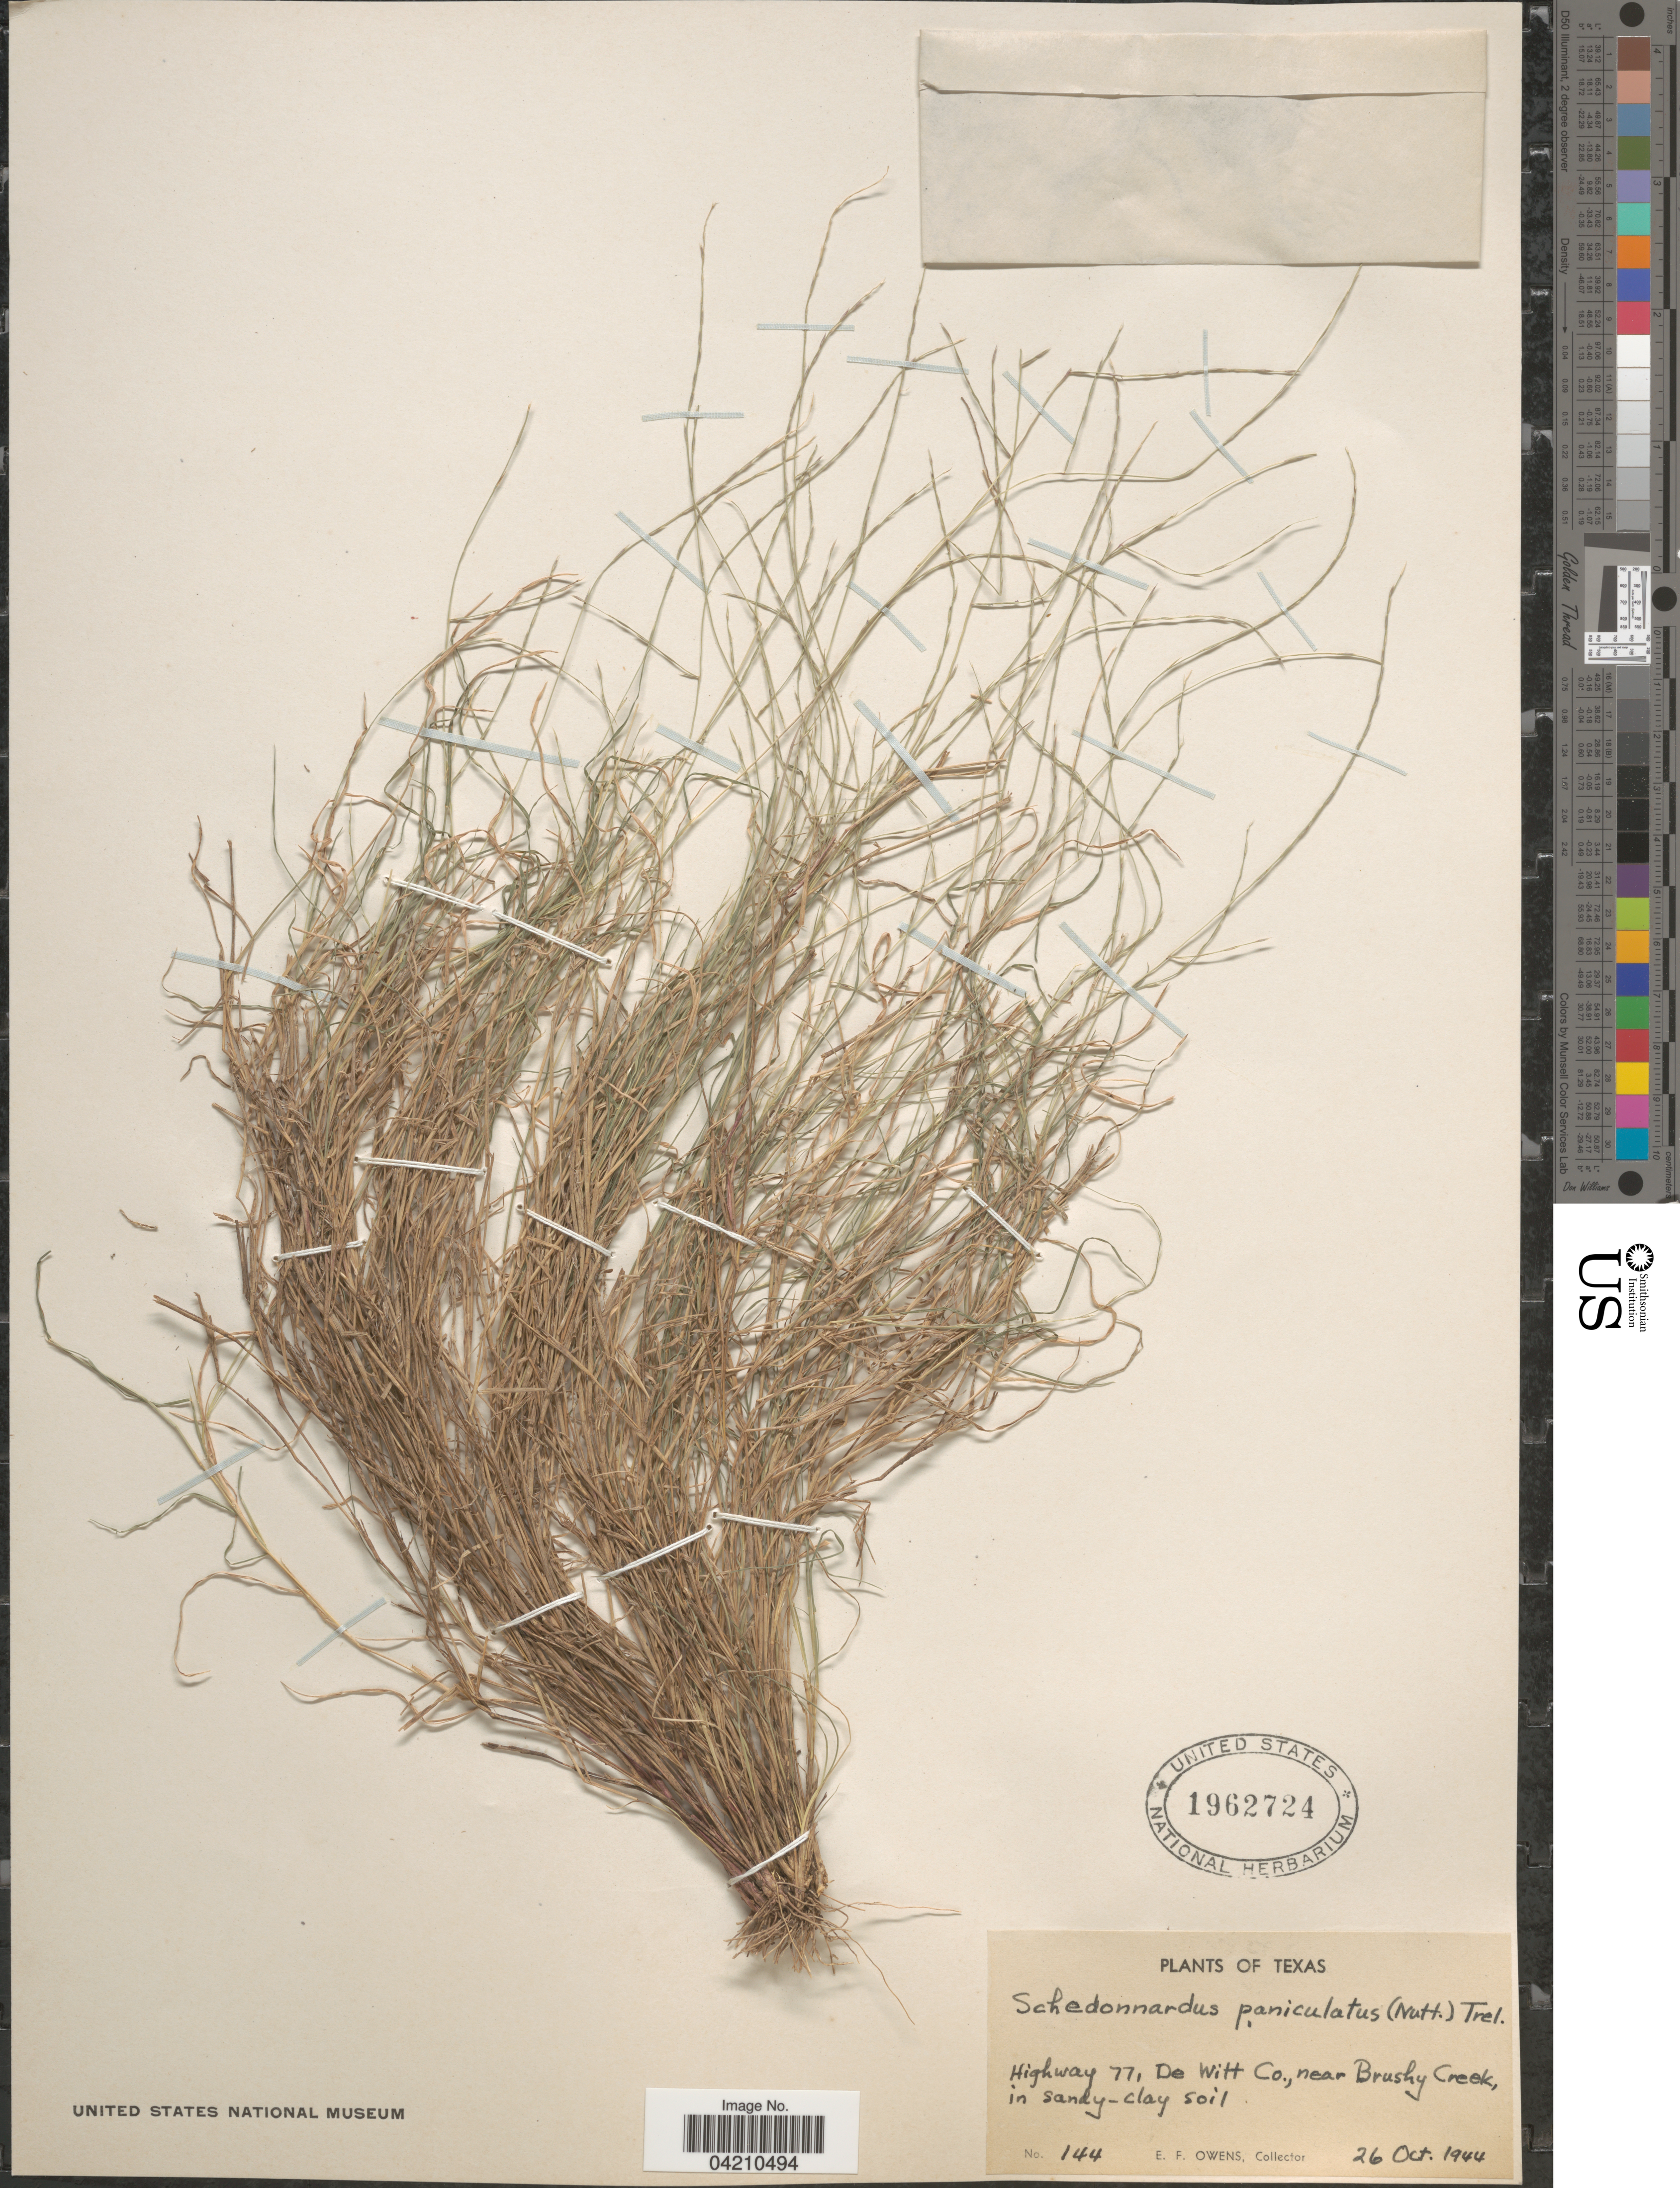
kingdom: Plantae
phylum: Tracheophyta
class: Liliopsida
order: Poales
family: Poaceae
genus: Muhlenbergia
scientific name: Muhlenbergia paniculata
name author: (Nutt.) Columbus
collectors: E. Owens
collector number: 144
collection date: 1944-10-26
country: United States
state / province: Texas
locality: Highway 77, De Wit Co., near Brushy Creek.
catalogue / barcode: US 1962724